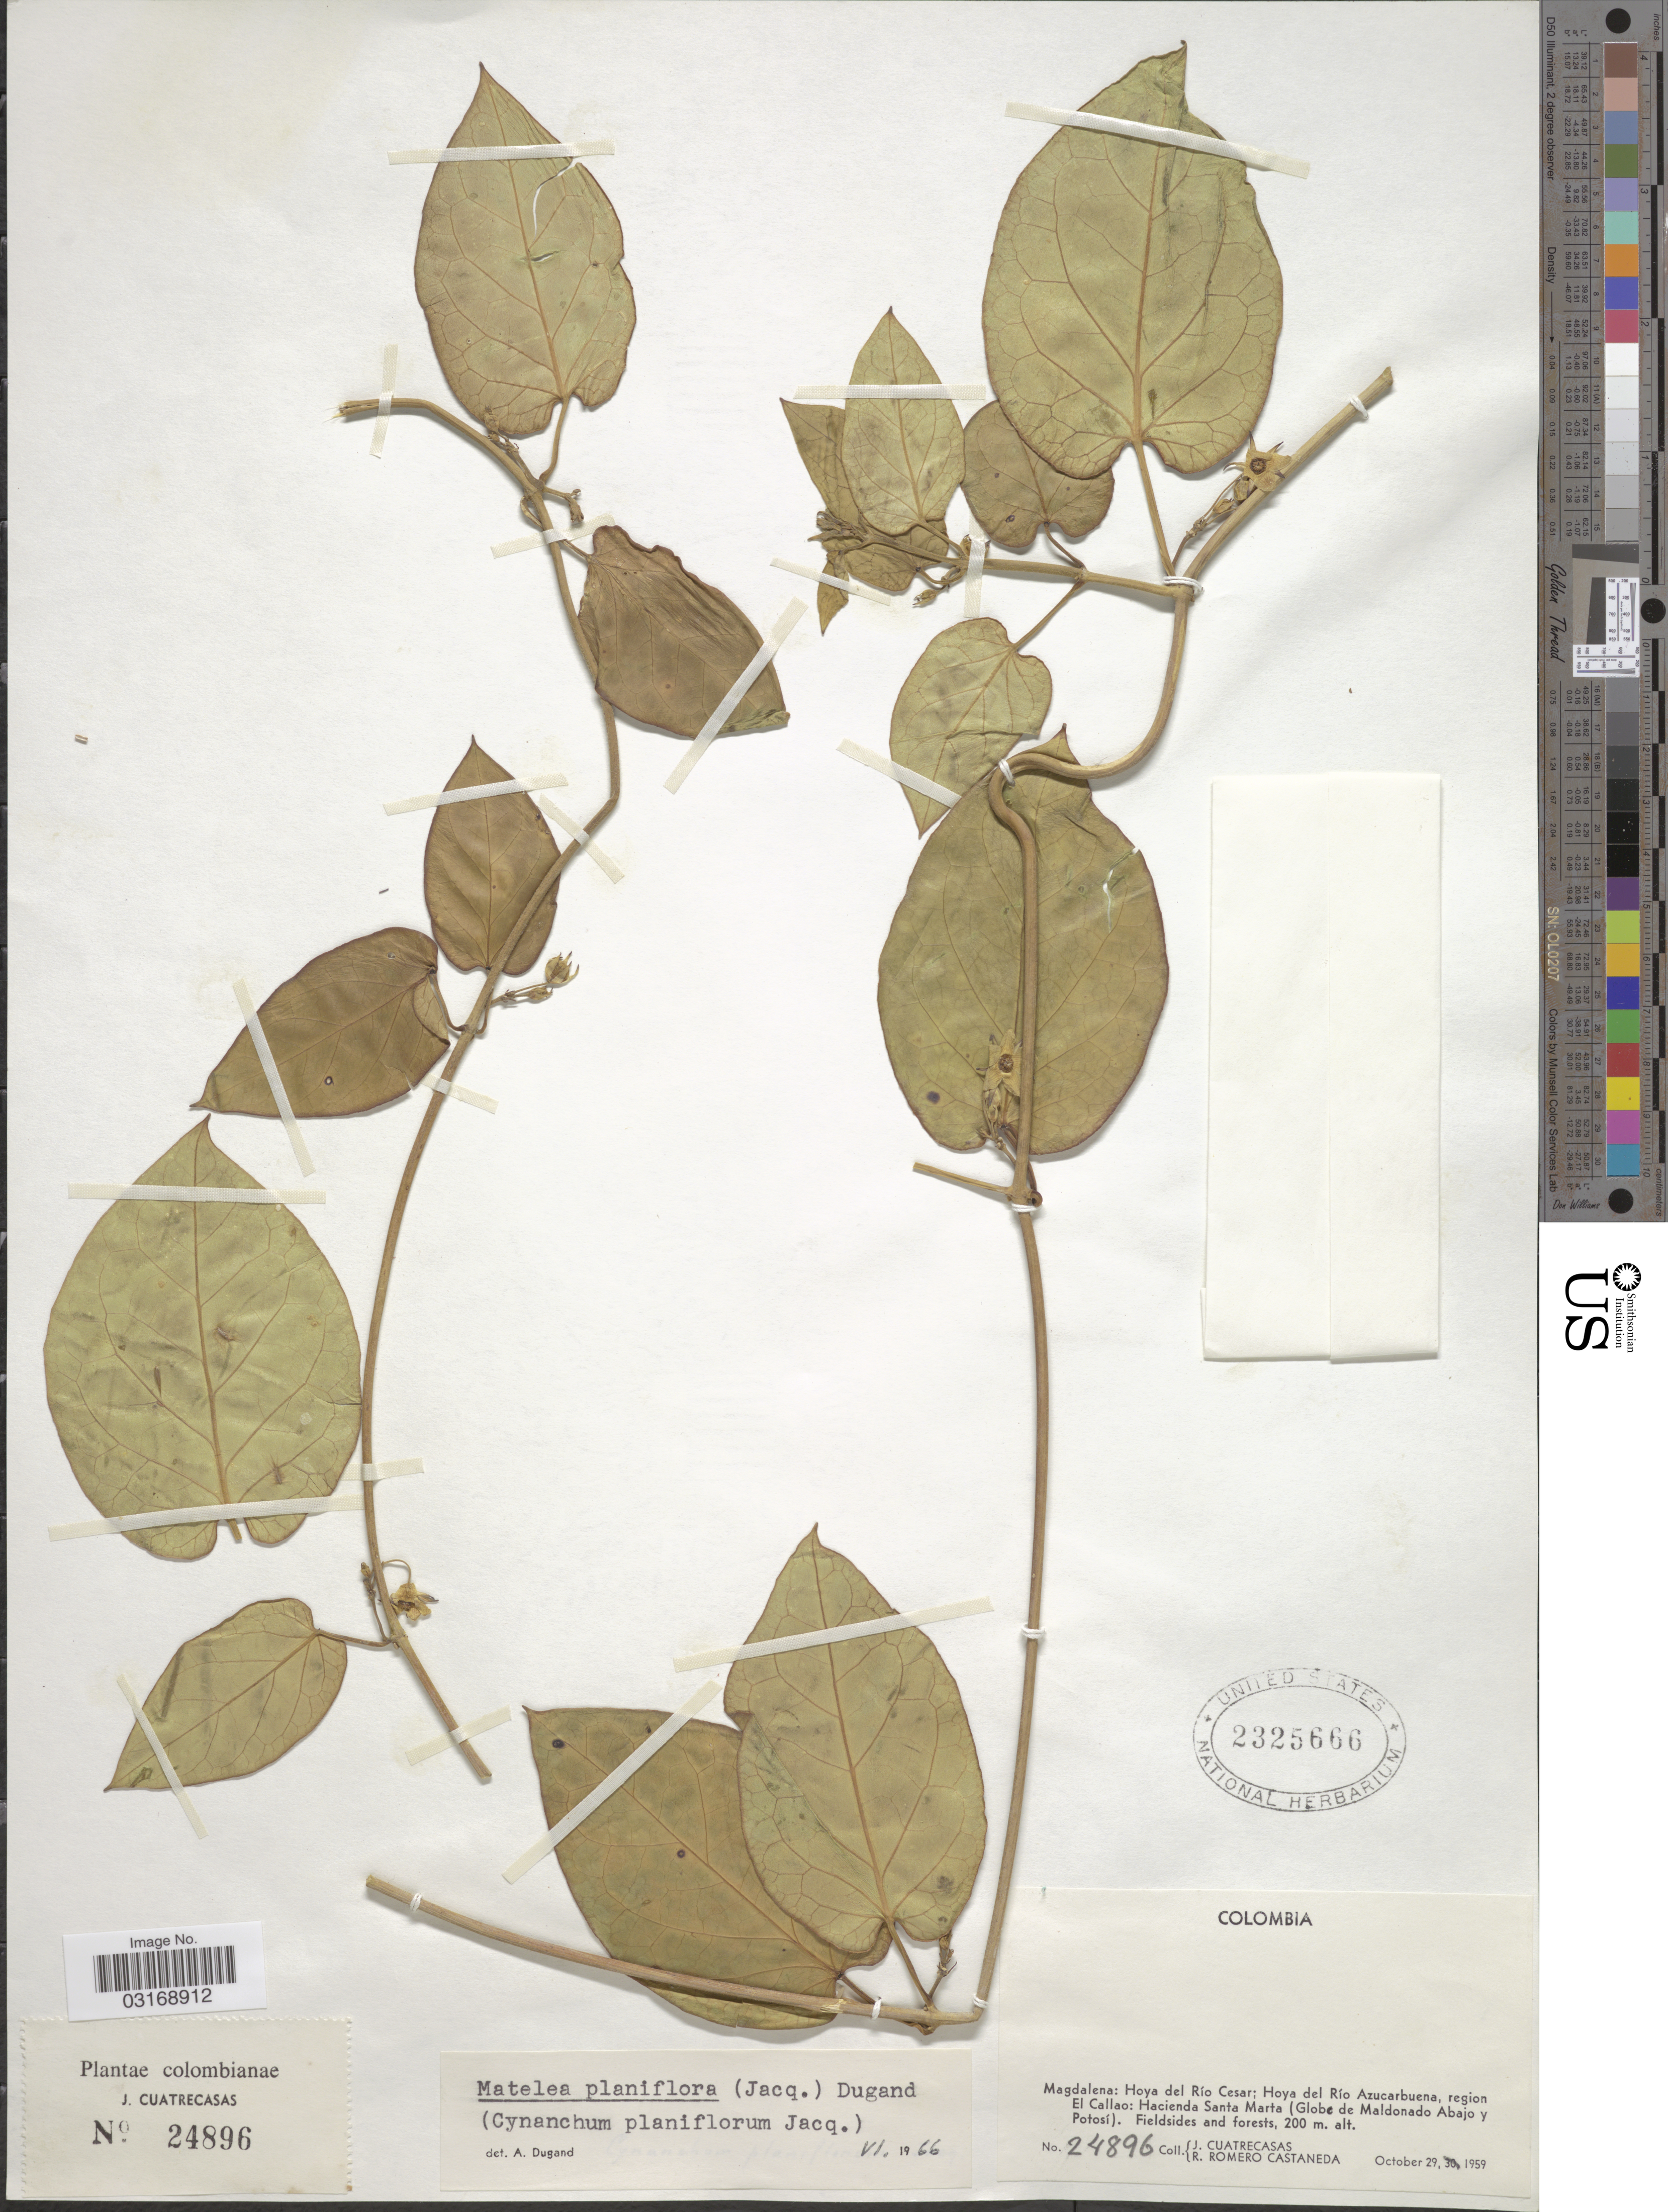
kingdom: Plantae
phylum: Tracheophyta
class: Magnoliopsida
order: Gentianales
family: Apocynaceae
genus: Matelea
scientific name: Matelea planiflora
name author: (Jacq.) Dugand G.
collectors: J. Cuatrecasas & R. Romero Castañeda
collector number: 24896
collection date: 1959-10-29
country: Colombia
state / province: Magdalena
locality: Hoya del Río Cesar; Hoya del Río Azucarbuena, region El Callao: Hacienda Santa Marta (Globe de Maldonado Abajo y Potosí).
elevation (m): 200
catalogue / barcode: US 2325666